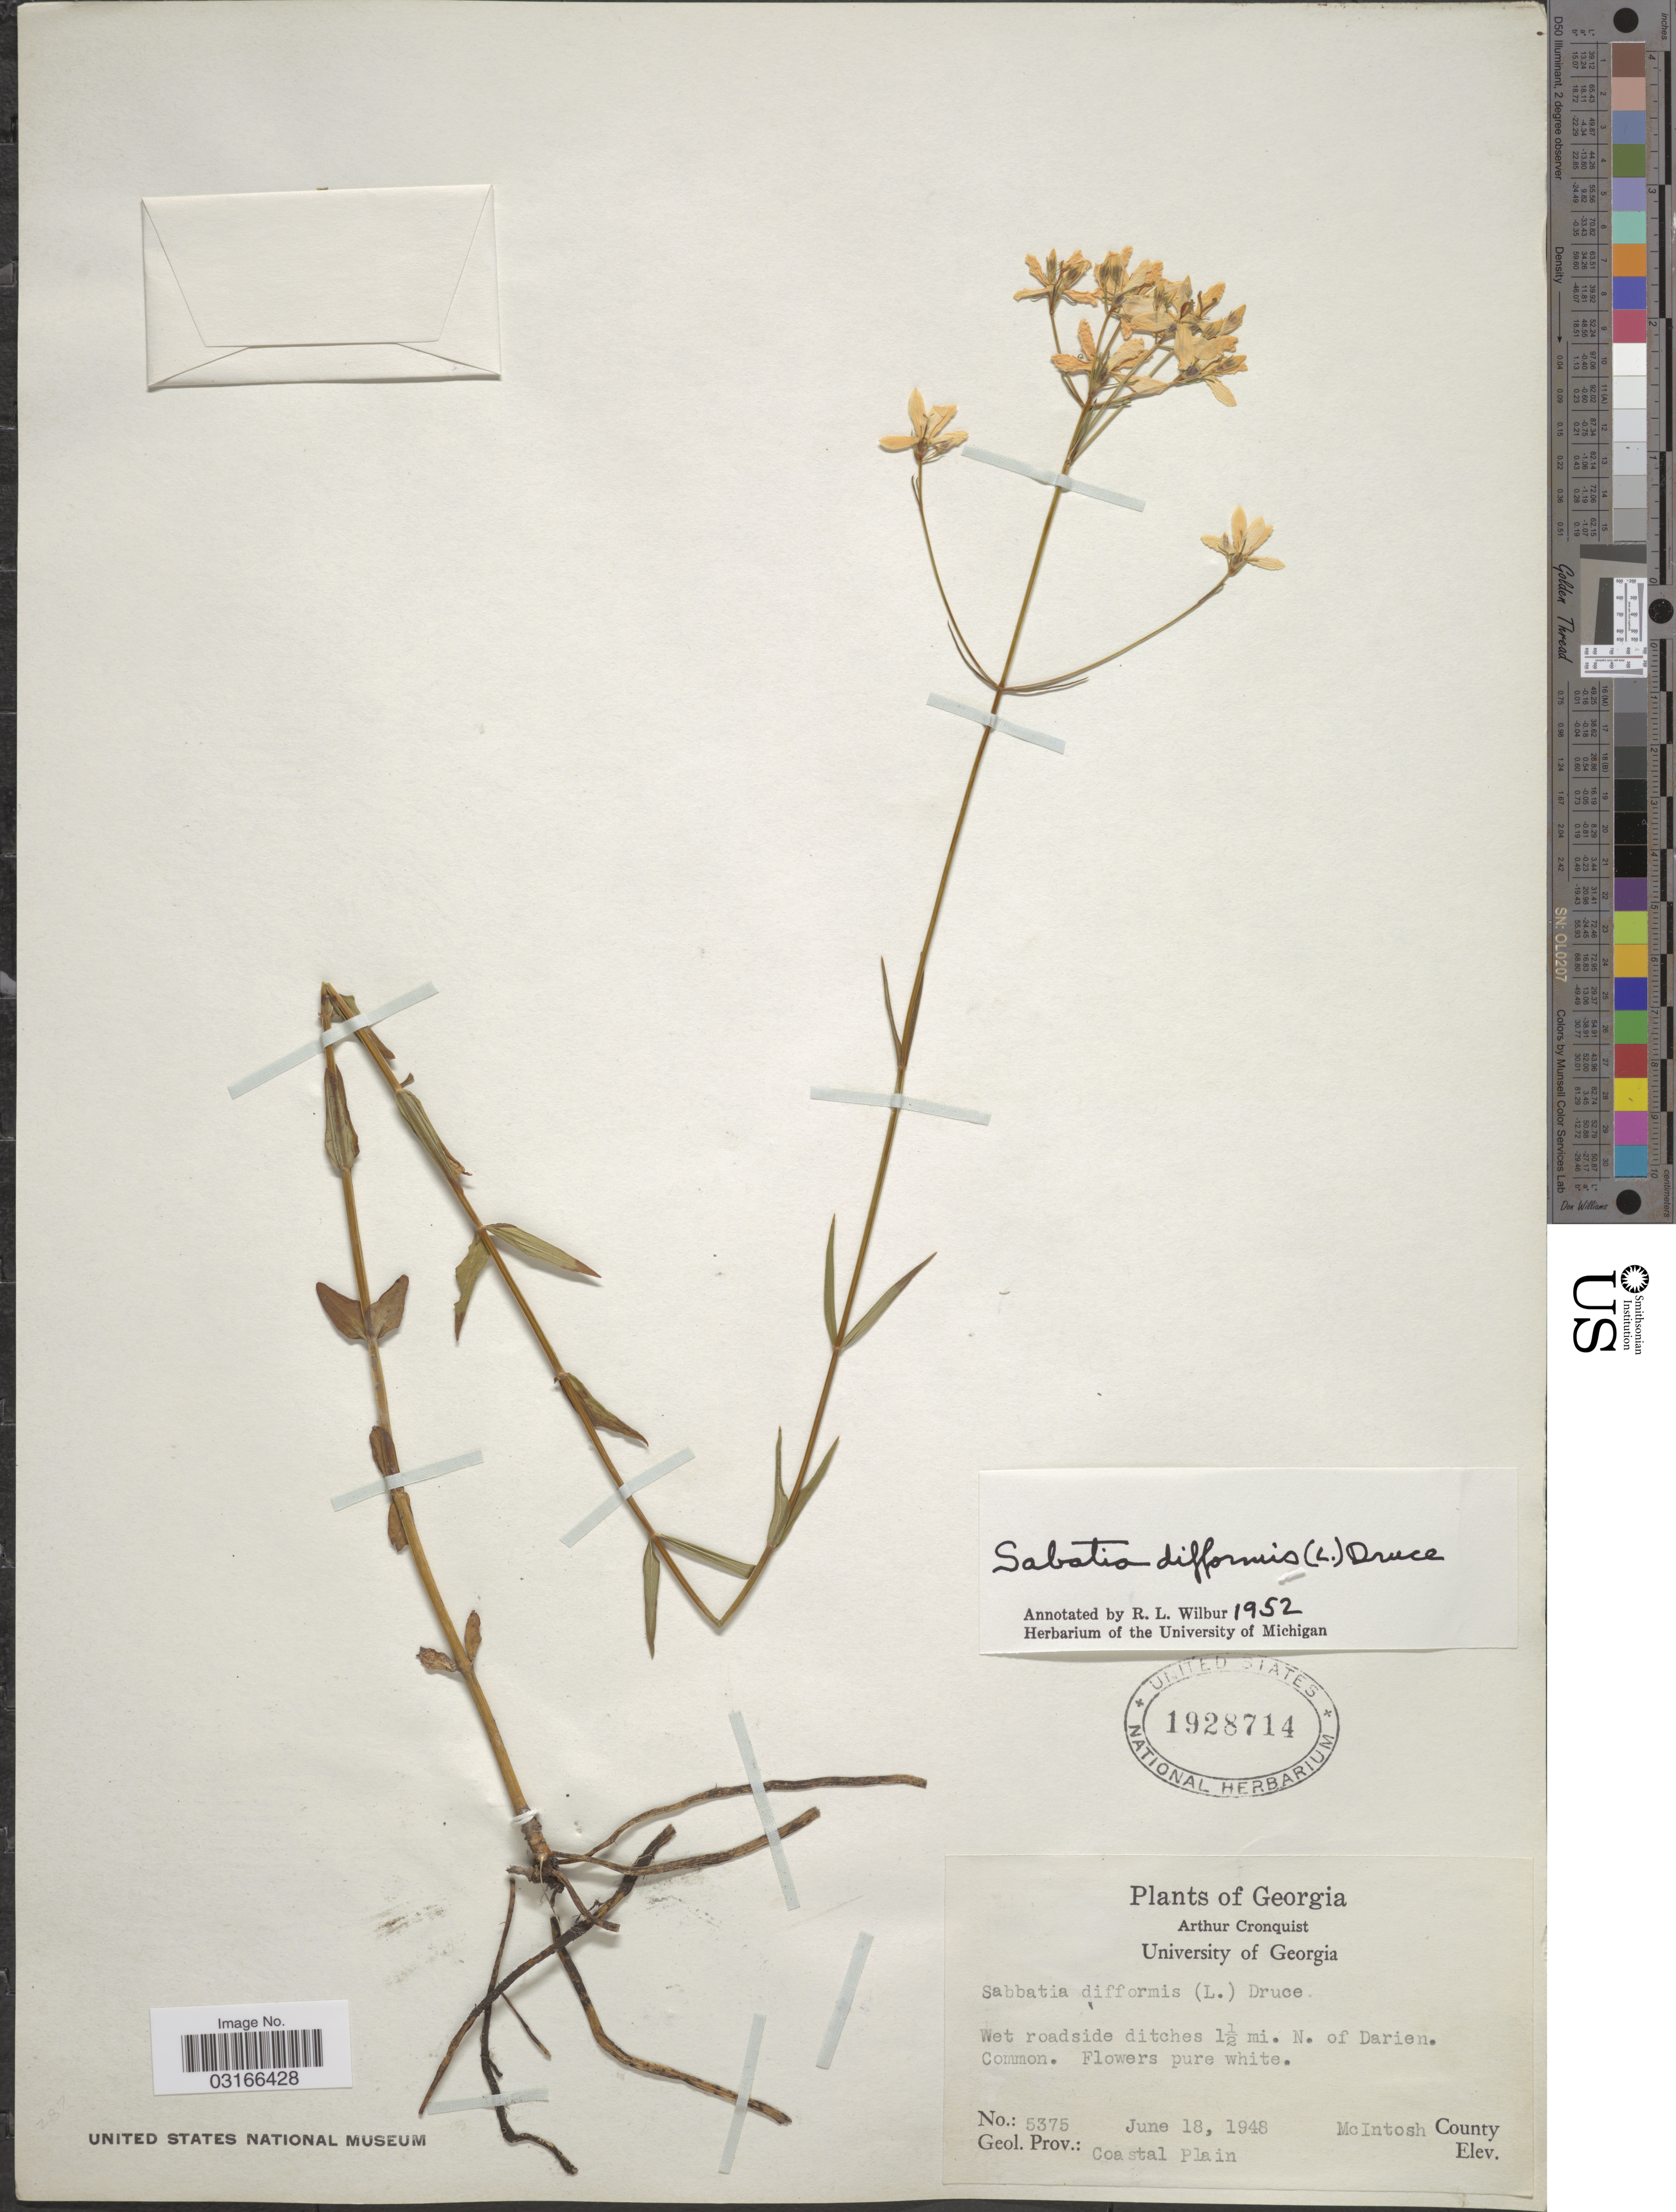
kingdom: Plantae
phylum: Tracheophyta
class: Magnoliopsida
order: Gentianales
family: Gentianaceae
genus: Sabatia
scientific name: Sabatia difformis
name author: (L.) Druce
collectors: A. J. Cronquist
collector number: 5375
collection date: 1948-06-18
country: United States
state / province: Georgia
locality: Wet roadside ditches 1½ mi. N. of Darien. McIntosh County. Geol. Prov.: Coastal Plain.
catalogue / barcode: US 1928714